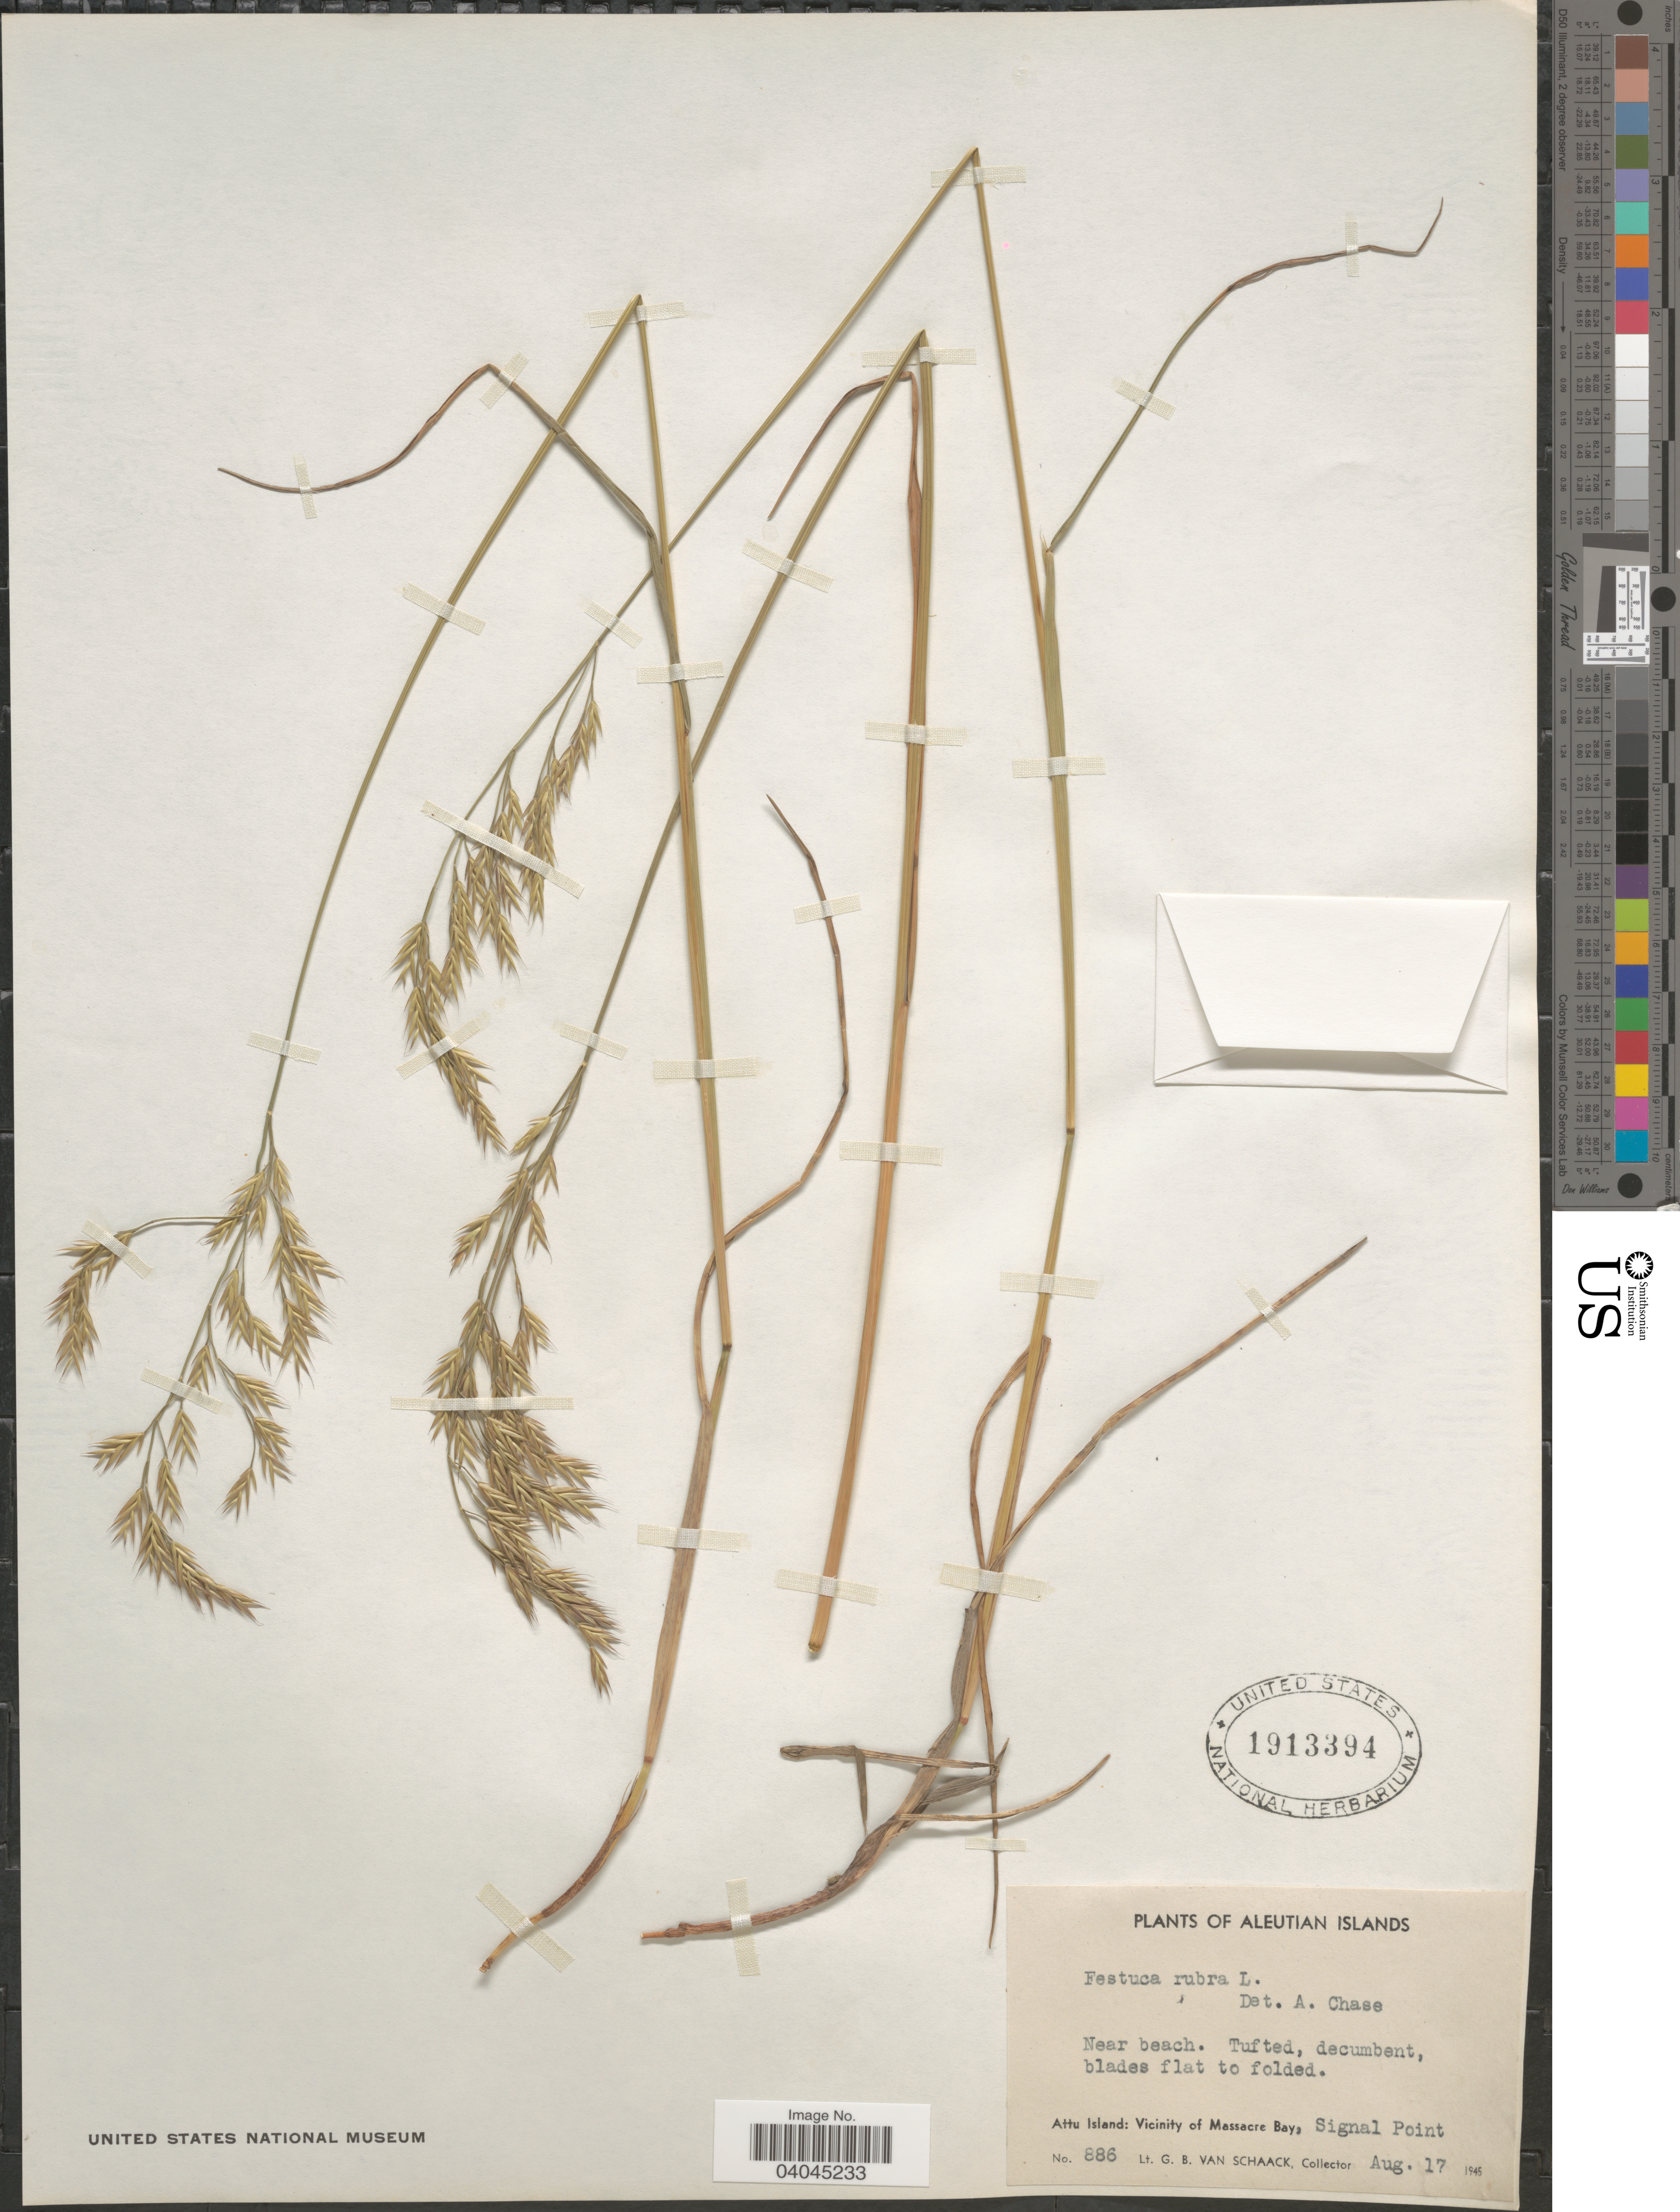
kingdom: Plantae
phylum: Tracheophyta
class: Liliopsida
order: Poales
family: Poaceae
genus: Festuca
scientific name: Festuca rubra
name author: L.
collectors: G. Van Schaack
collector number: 886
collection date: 1945-08-17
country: United States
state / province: Alaska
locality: Aleutian Islands. Near beach. Attu Island: Vicinity of Massacre Bay, Signal Point.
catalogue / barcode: US 1913394